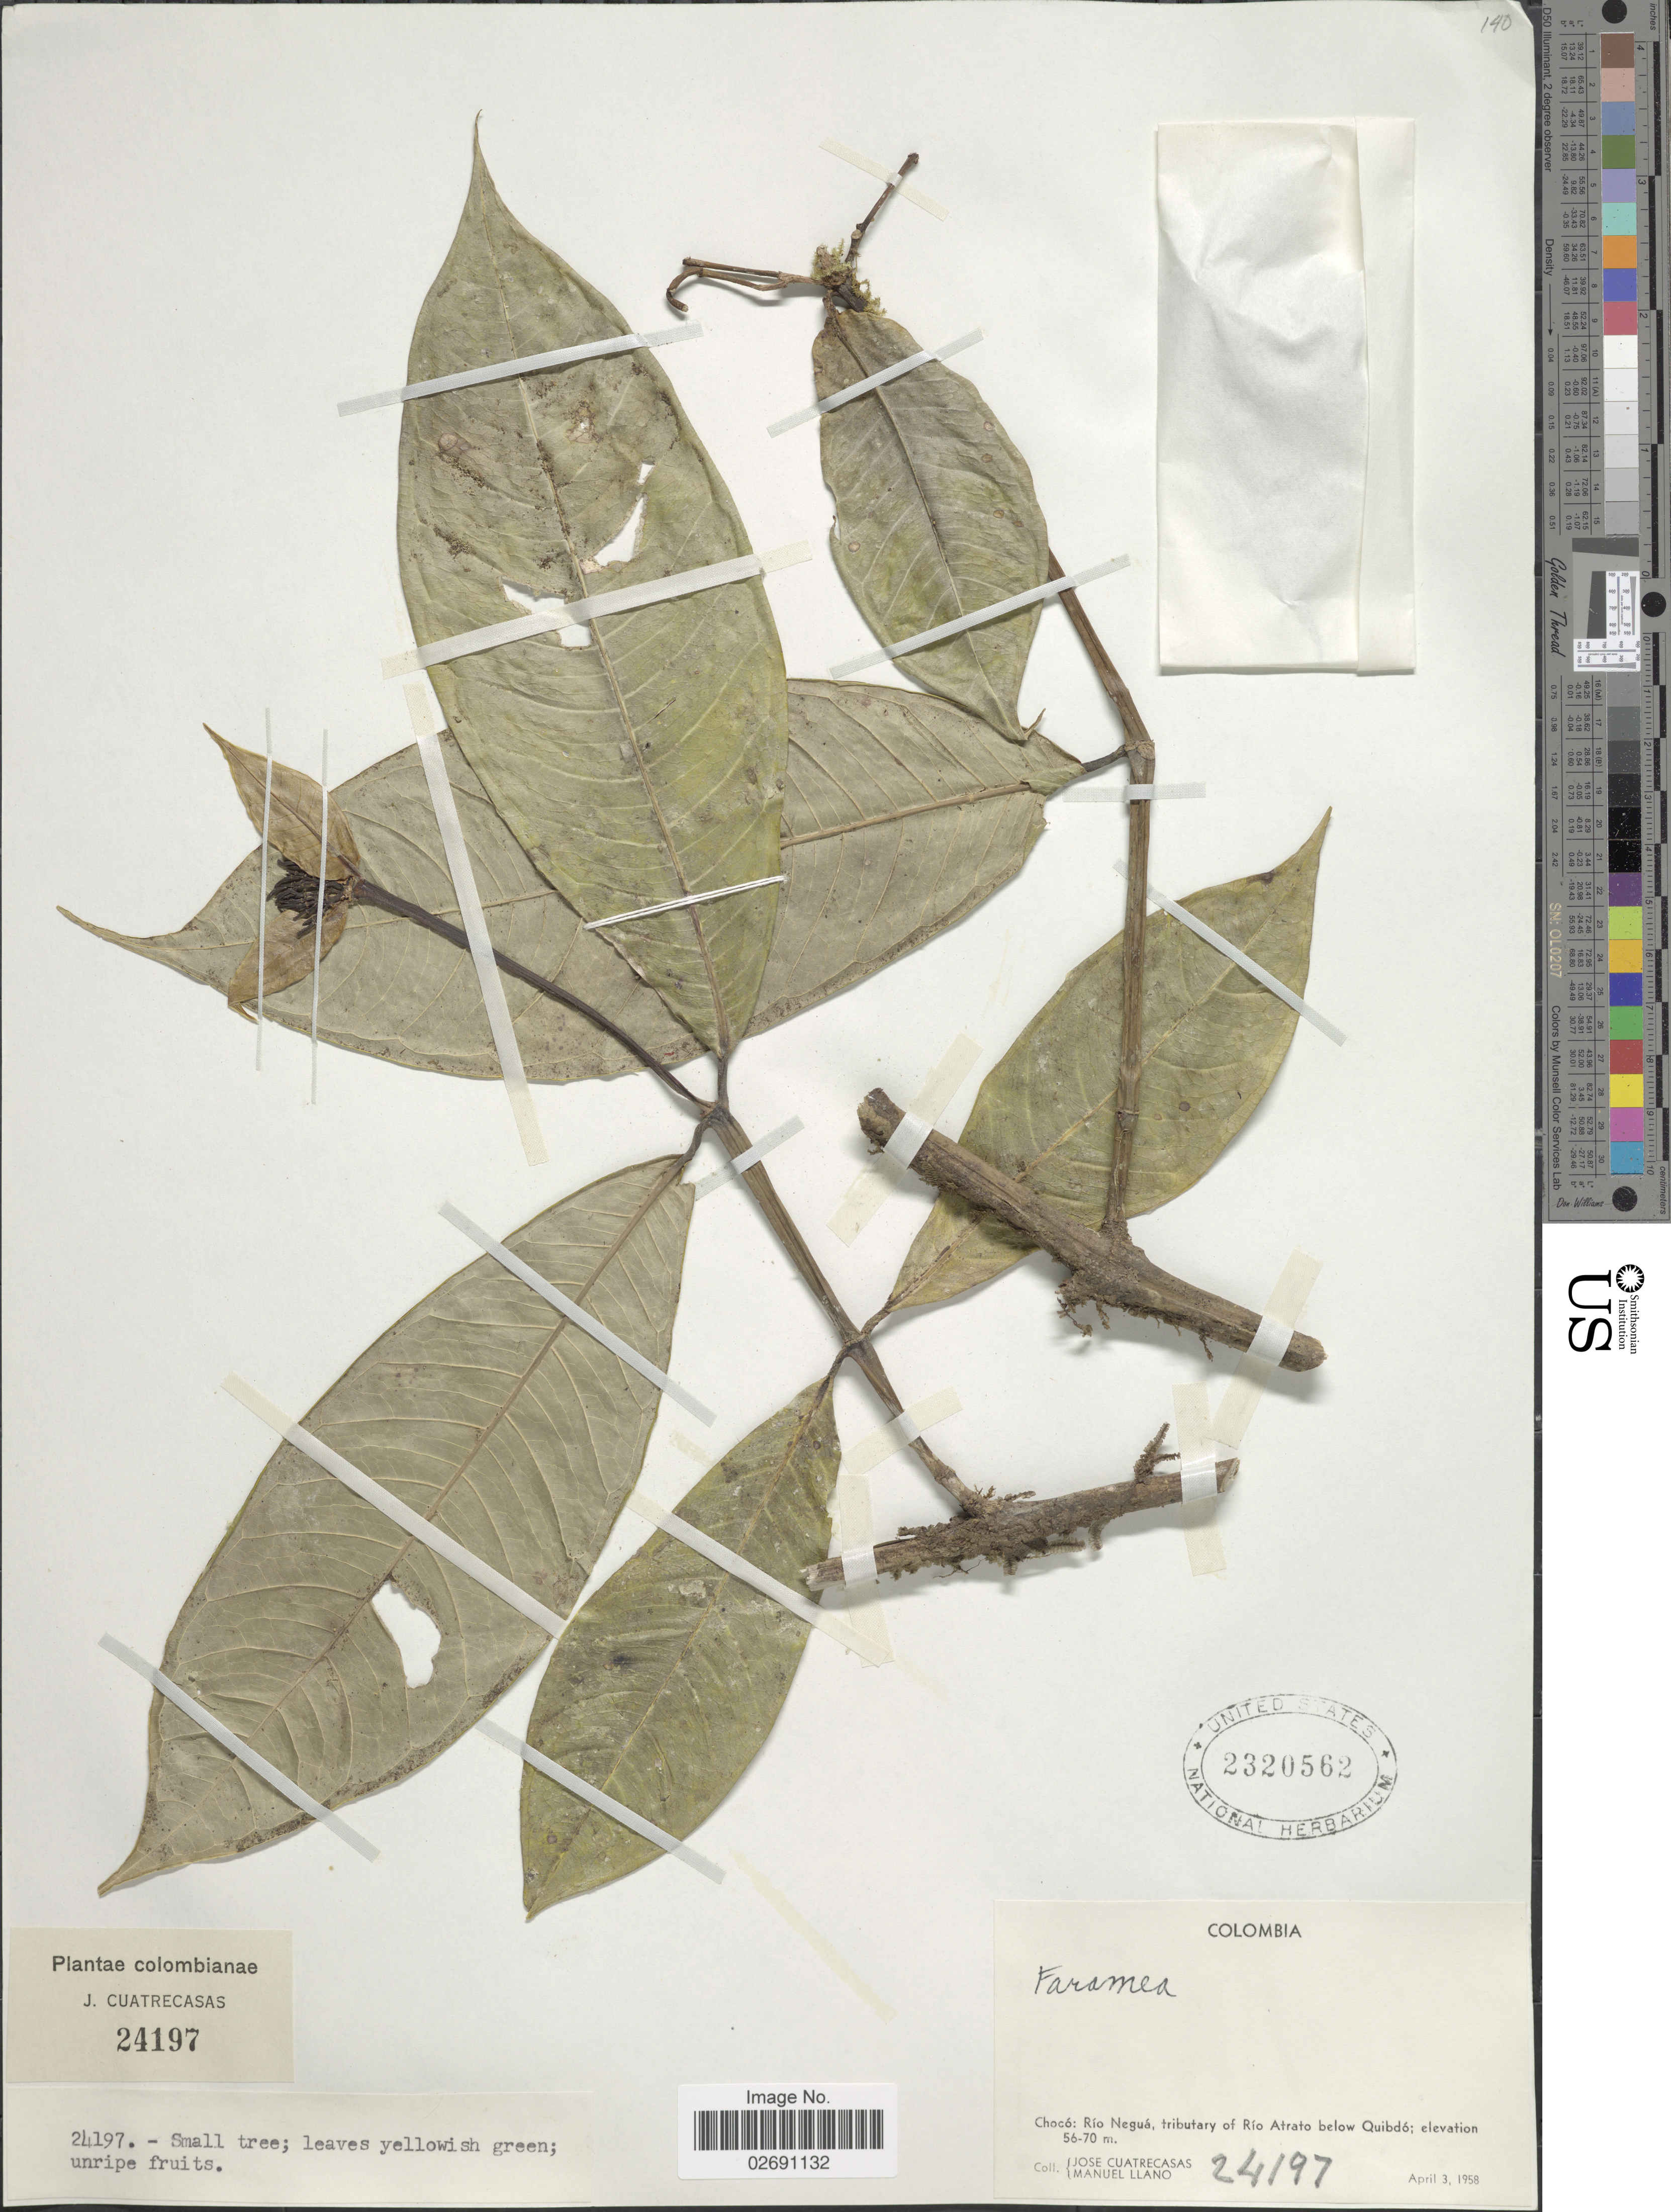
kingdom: Plantae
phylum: Tracheophyta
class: Magnoliopsida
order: Gentianales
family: Rubiaceae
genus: Faramea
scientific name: Faramea sp.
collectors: J. Cuatrecasas & M. Llano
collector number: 24197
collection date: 1958-04-03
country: Colombia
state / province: Chocó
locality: Rio Negua, tributary of Rio Atrato below Quibdo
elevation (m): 56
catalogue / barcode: US 2320562